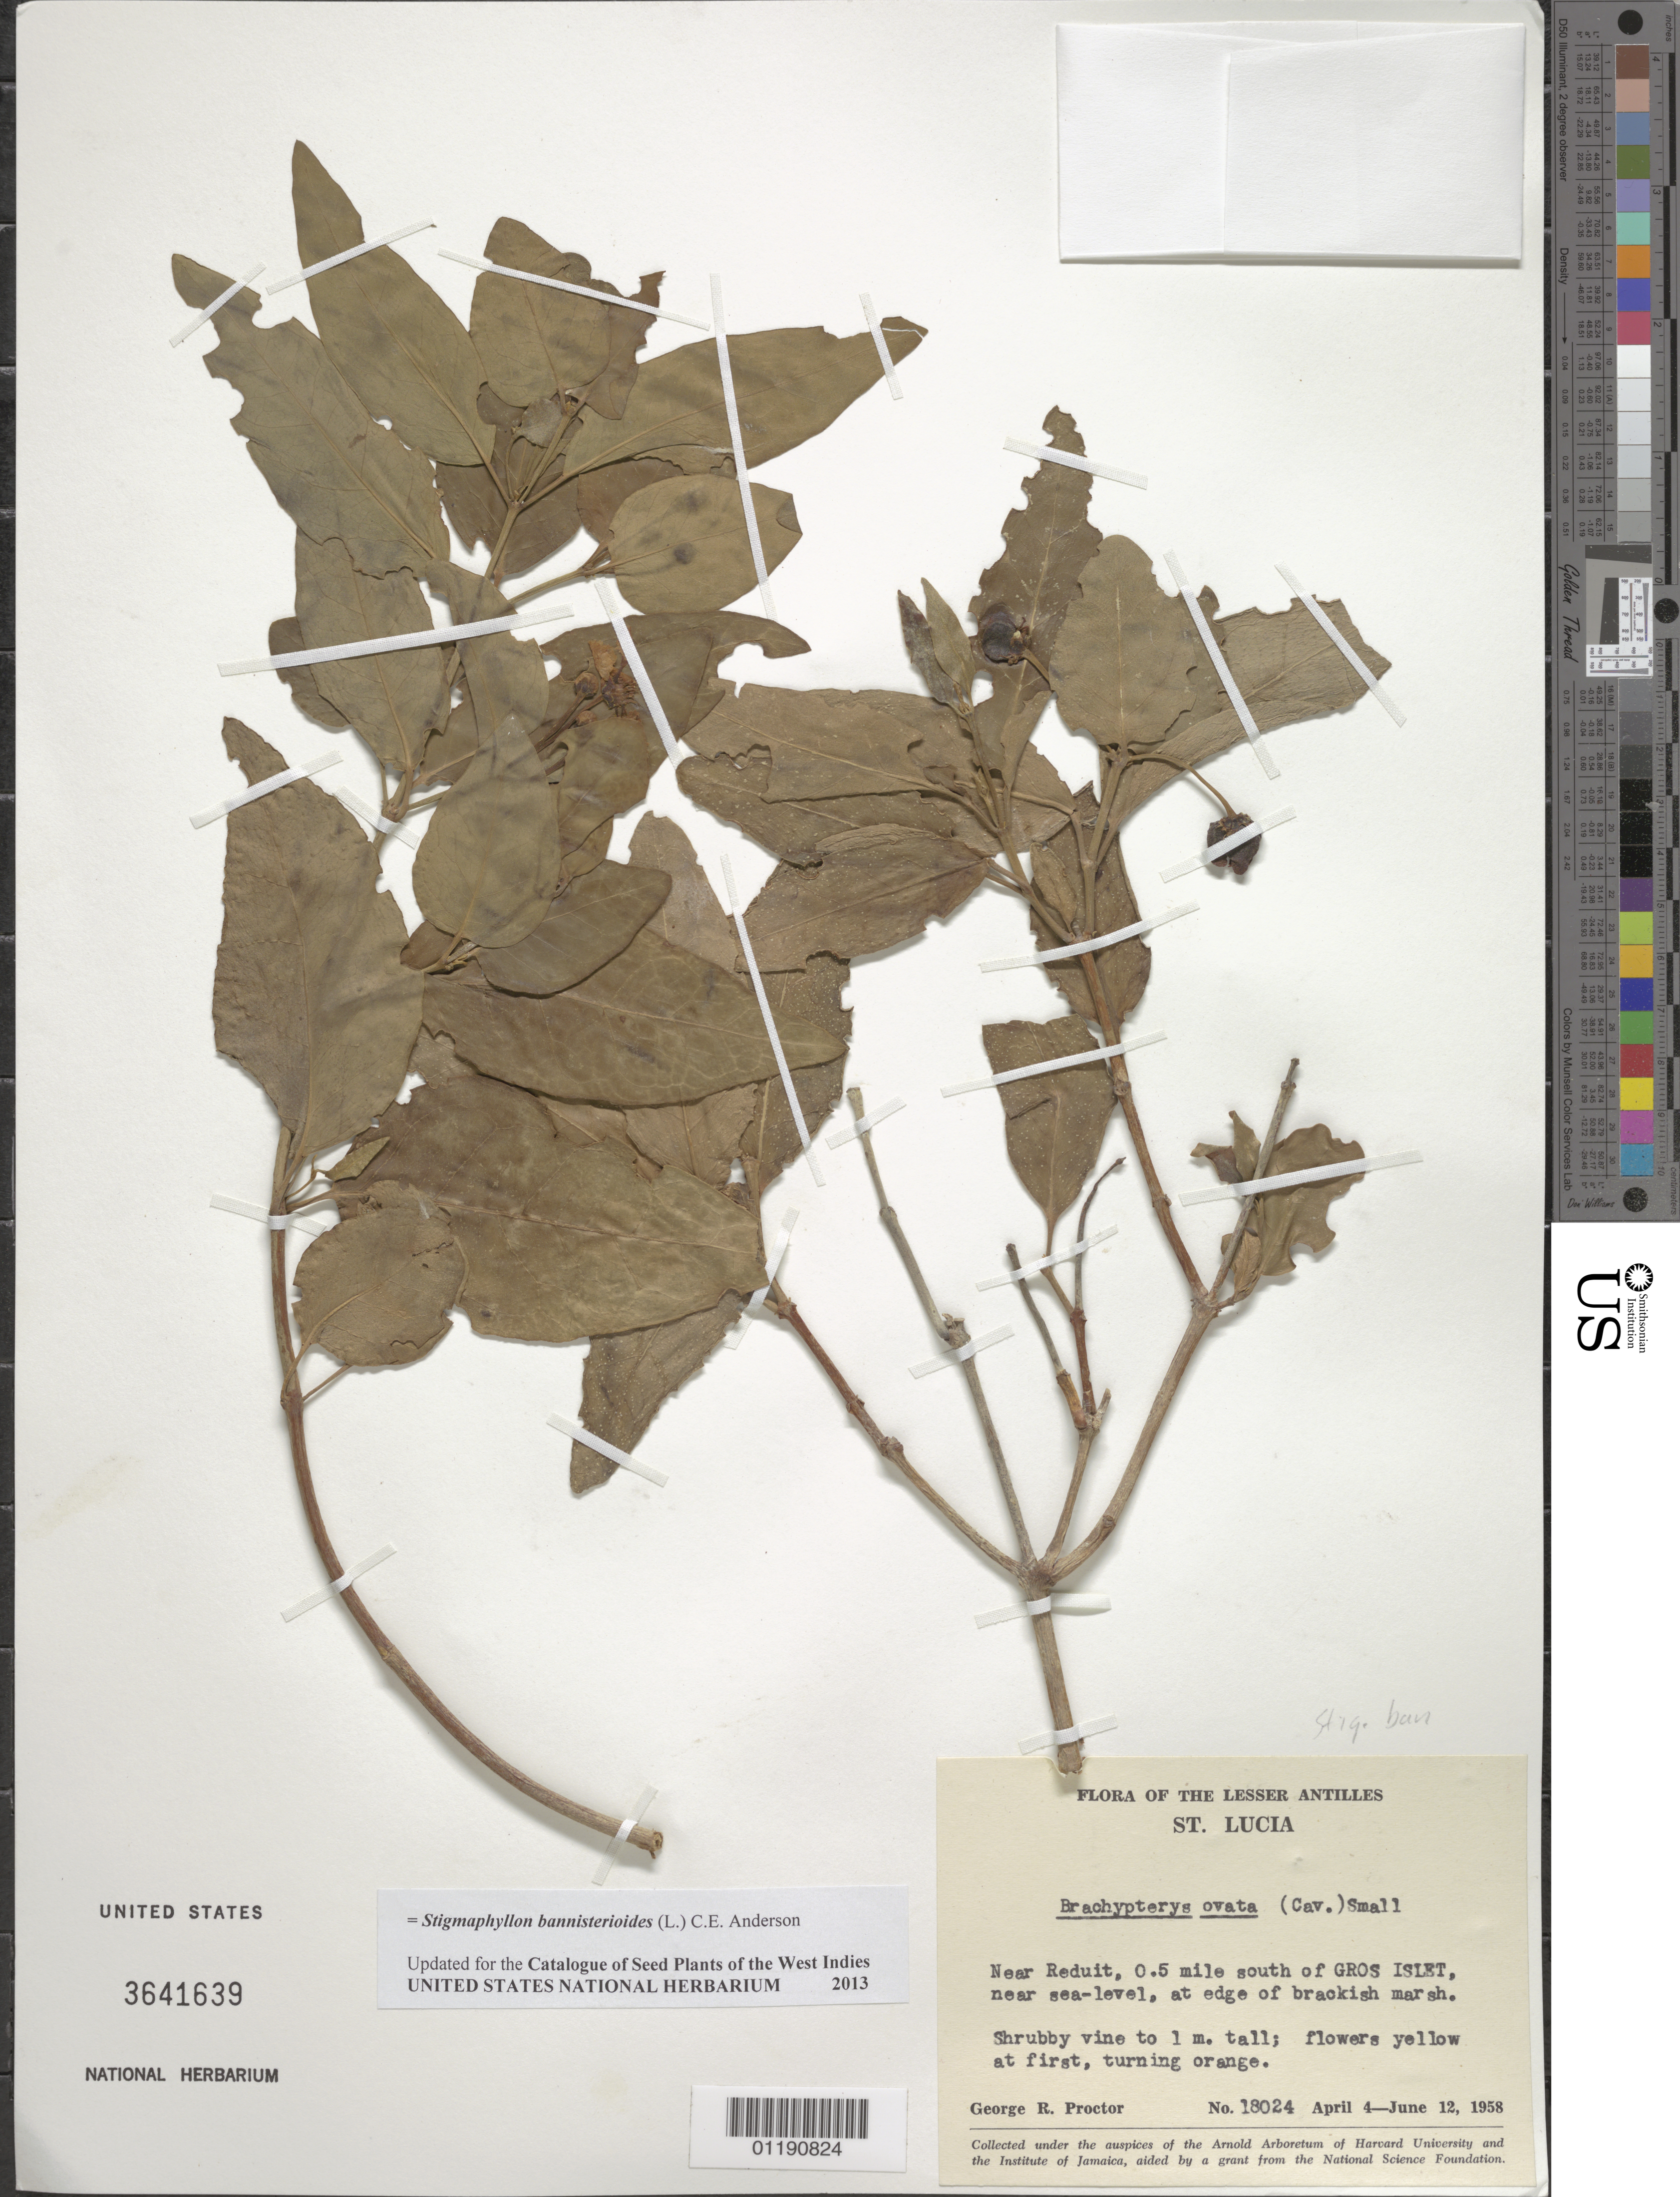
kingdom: Plantae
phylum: Tracheophyta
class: Magnoliopsida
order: Malpighiales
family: Malpighiaceae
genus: Stigmaphyllon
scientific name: Stigmaphyllon bannisterioides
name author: (L.) C.E. Anderson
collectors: G. R. Proctor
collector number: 18024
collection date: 1958-04-04/1958-06-12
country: St. Lucia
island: Saint Lucia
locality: Near Reduit, 0.5 miles S of Gros Islet, at edge of brackish marsh.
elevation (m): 0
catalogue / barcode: US 3641639